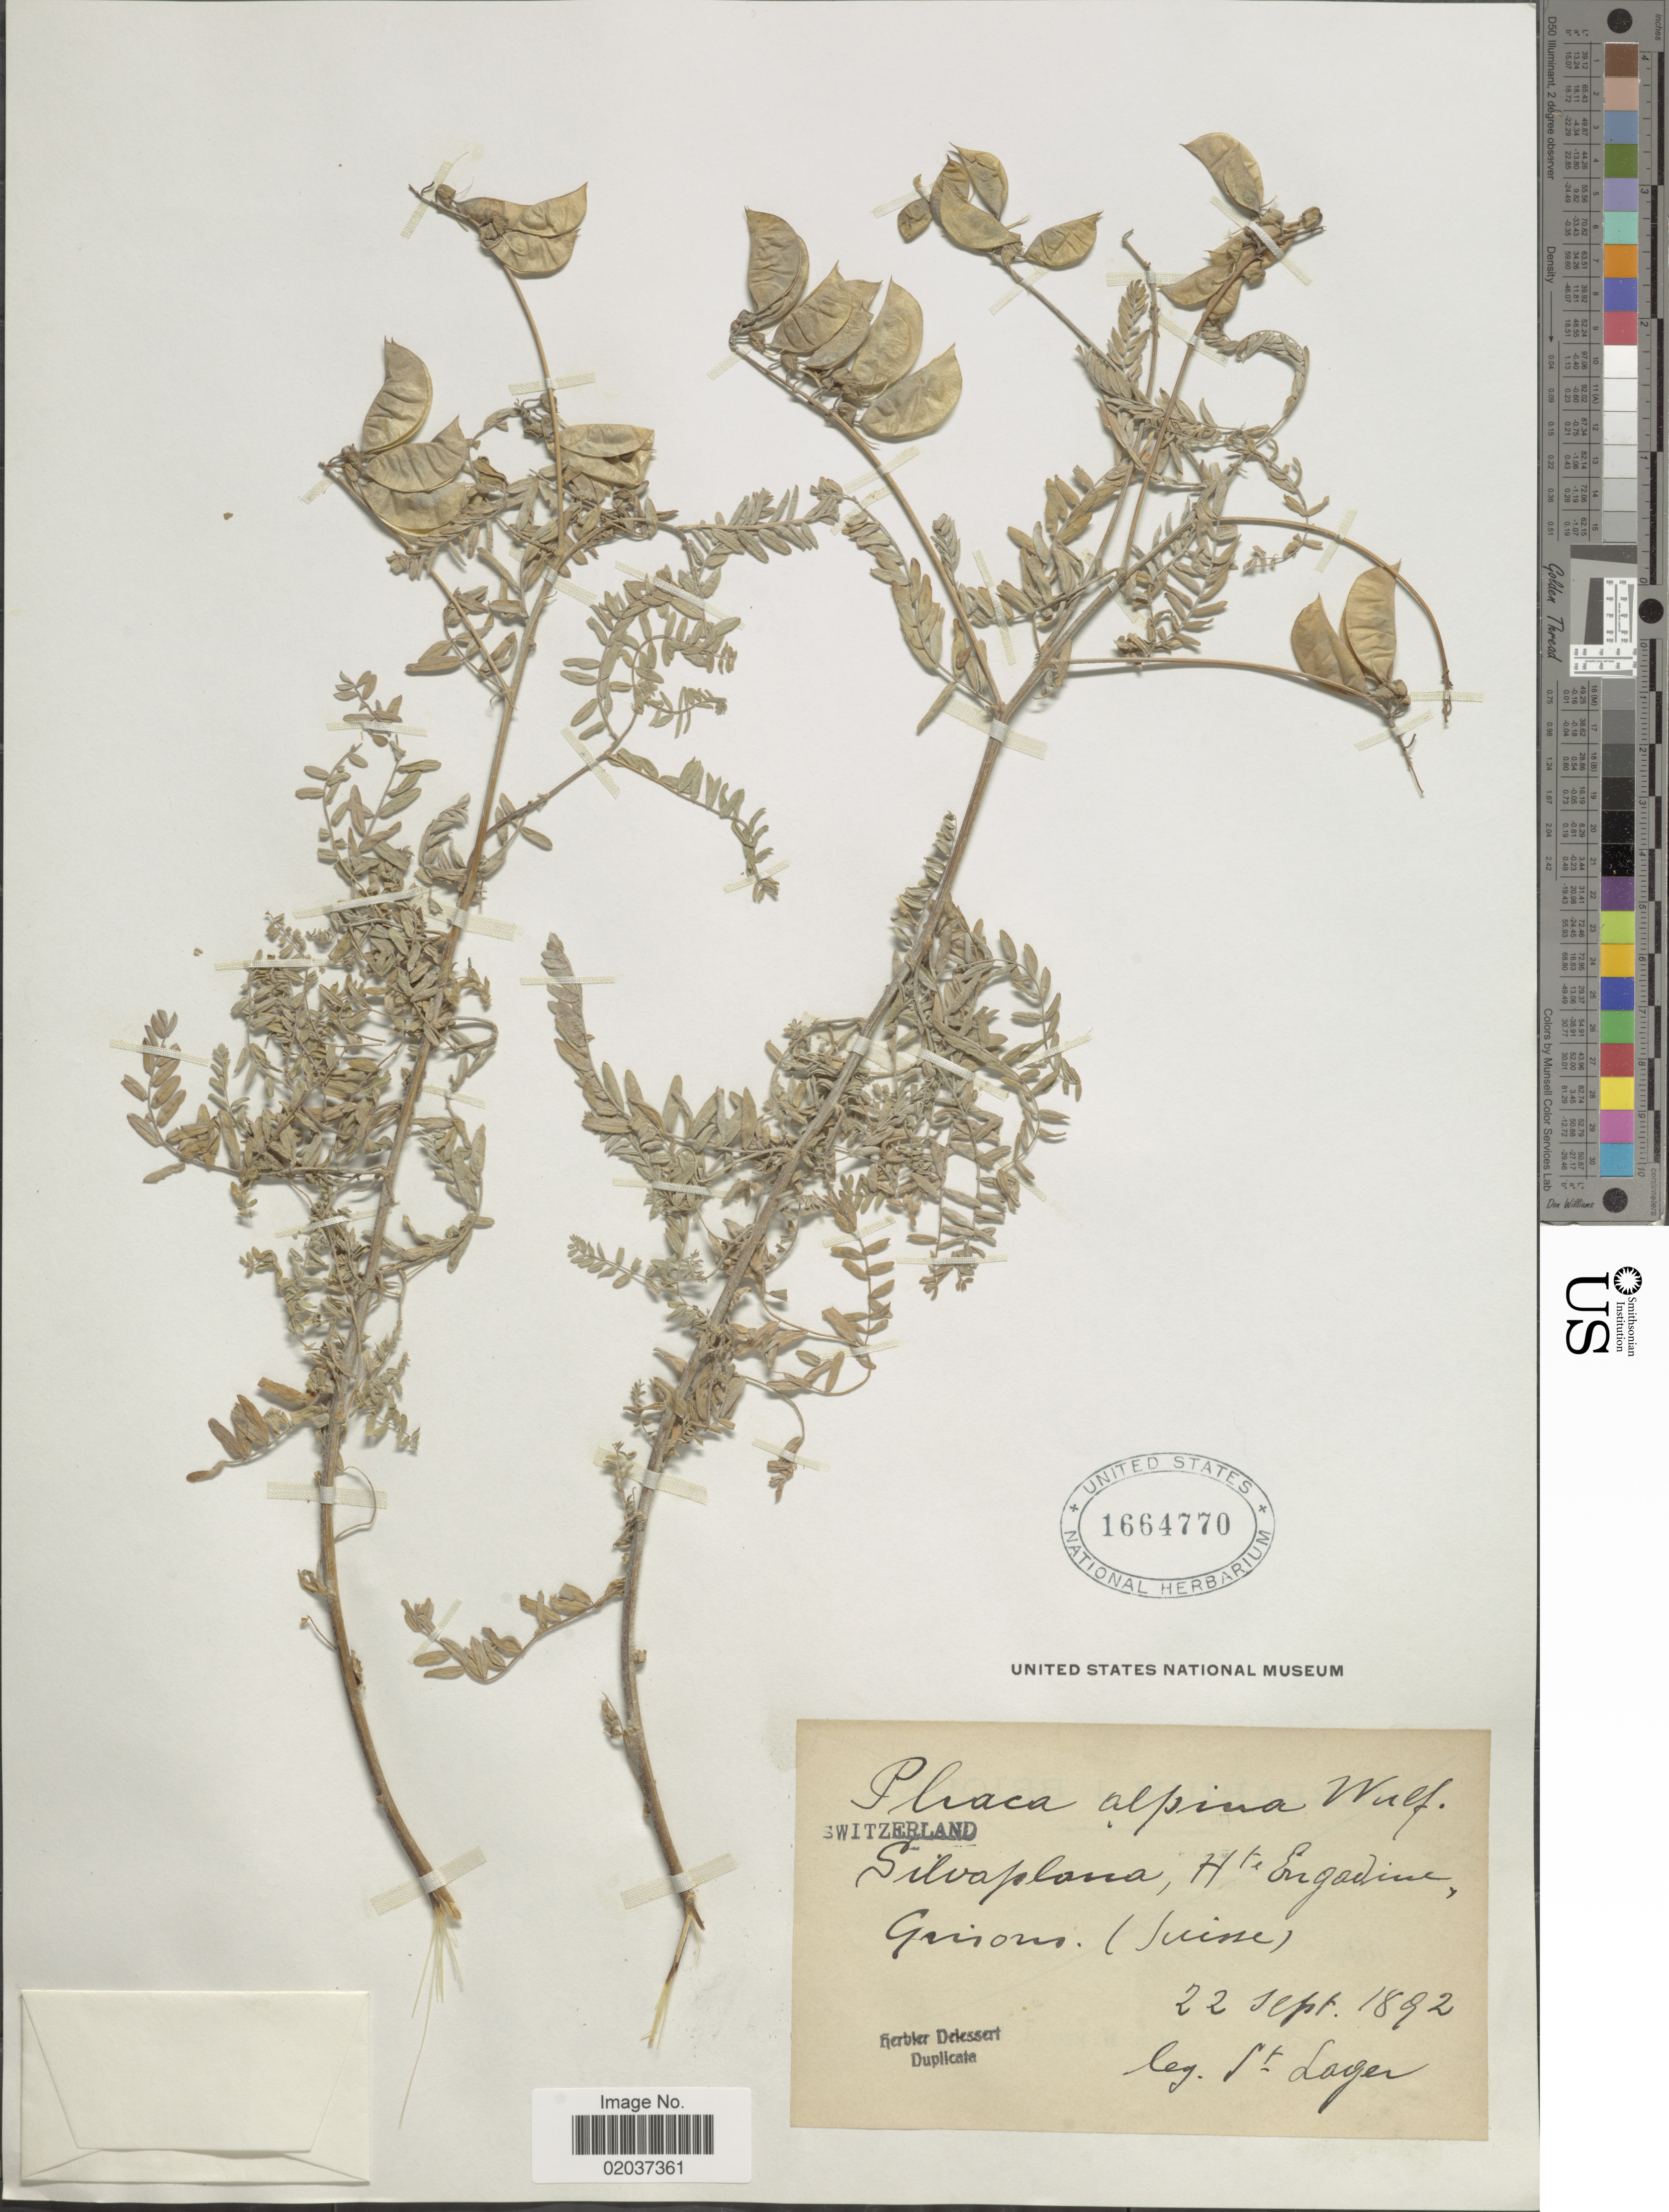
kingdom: Plantae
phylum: Tracheophyta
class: Magnoliopsida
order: Fabales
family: Fabaceae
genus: Astragalus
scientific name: Astragalus penduliflorus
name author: Lam.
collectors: S. Lager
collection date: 1892-09-22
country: Switzerland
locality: Silvaplana, Hte Erigadine Givirons (Suisse)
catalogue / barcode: US 1664770